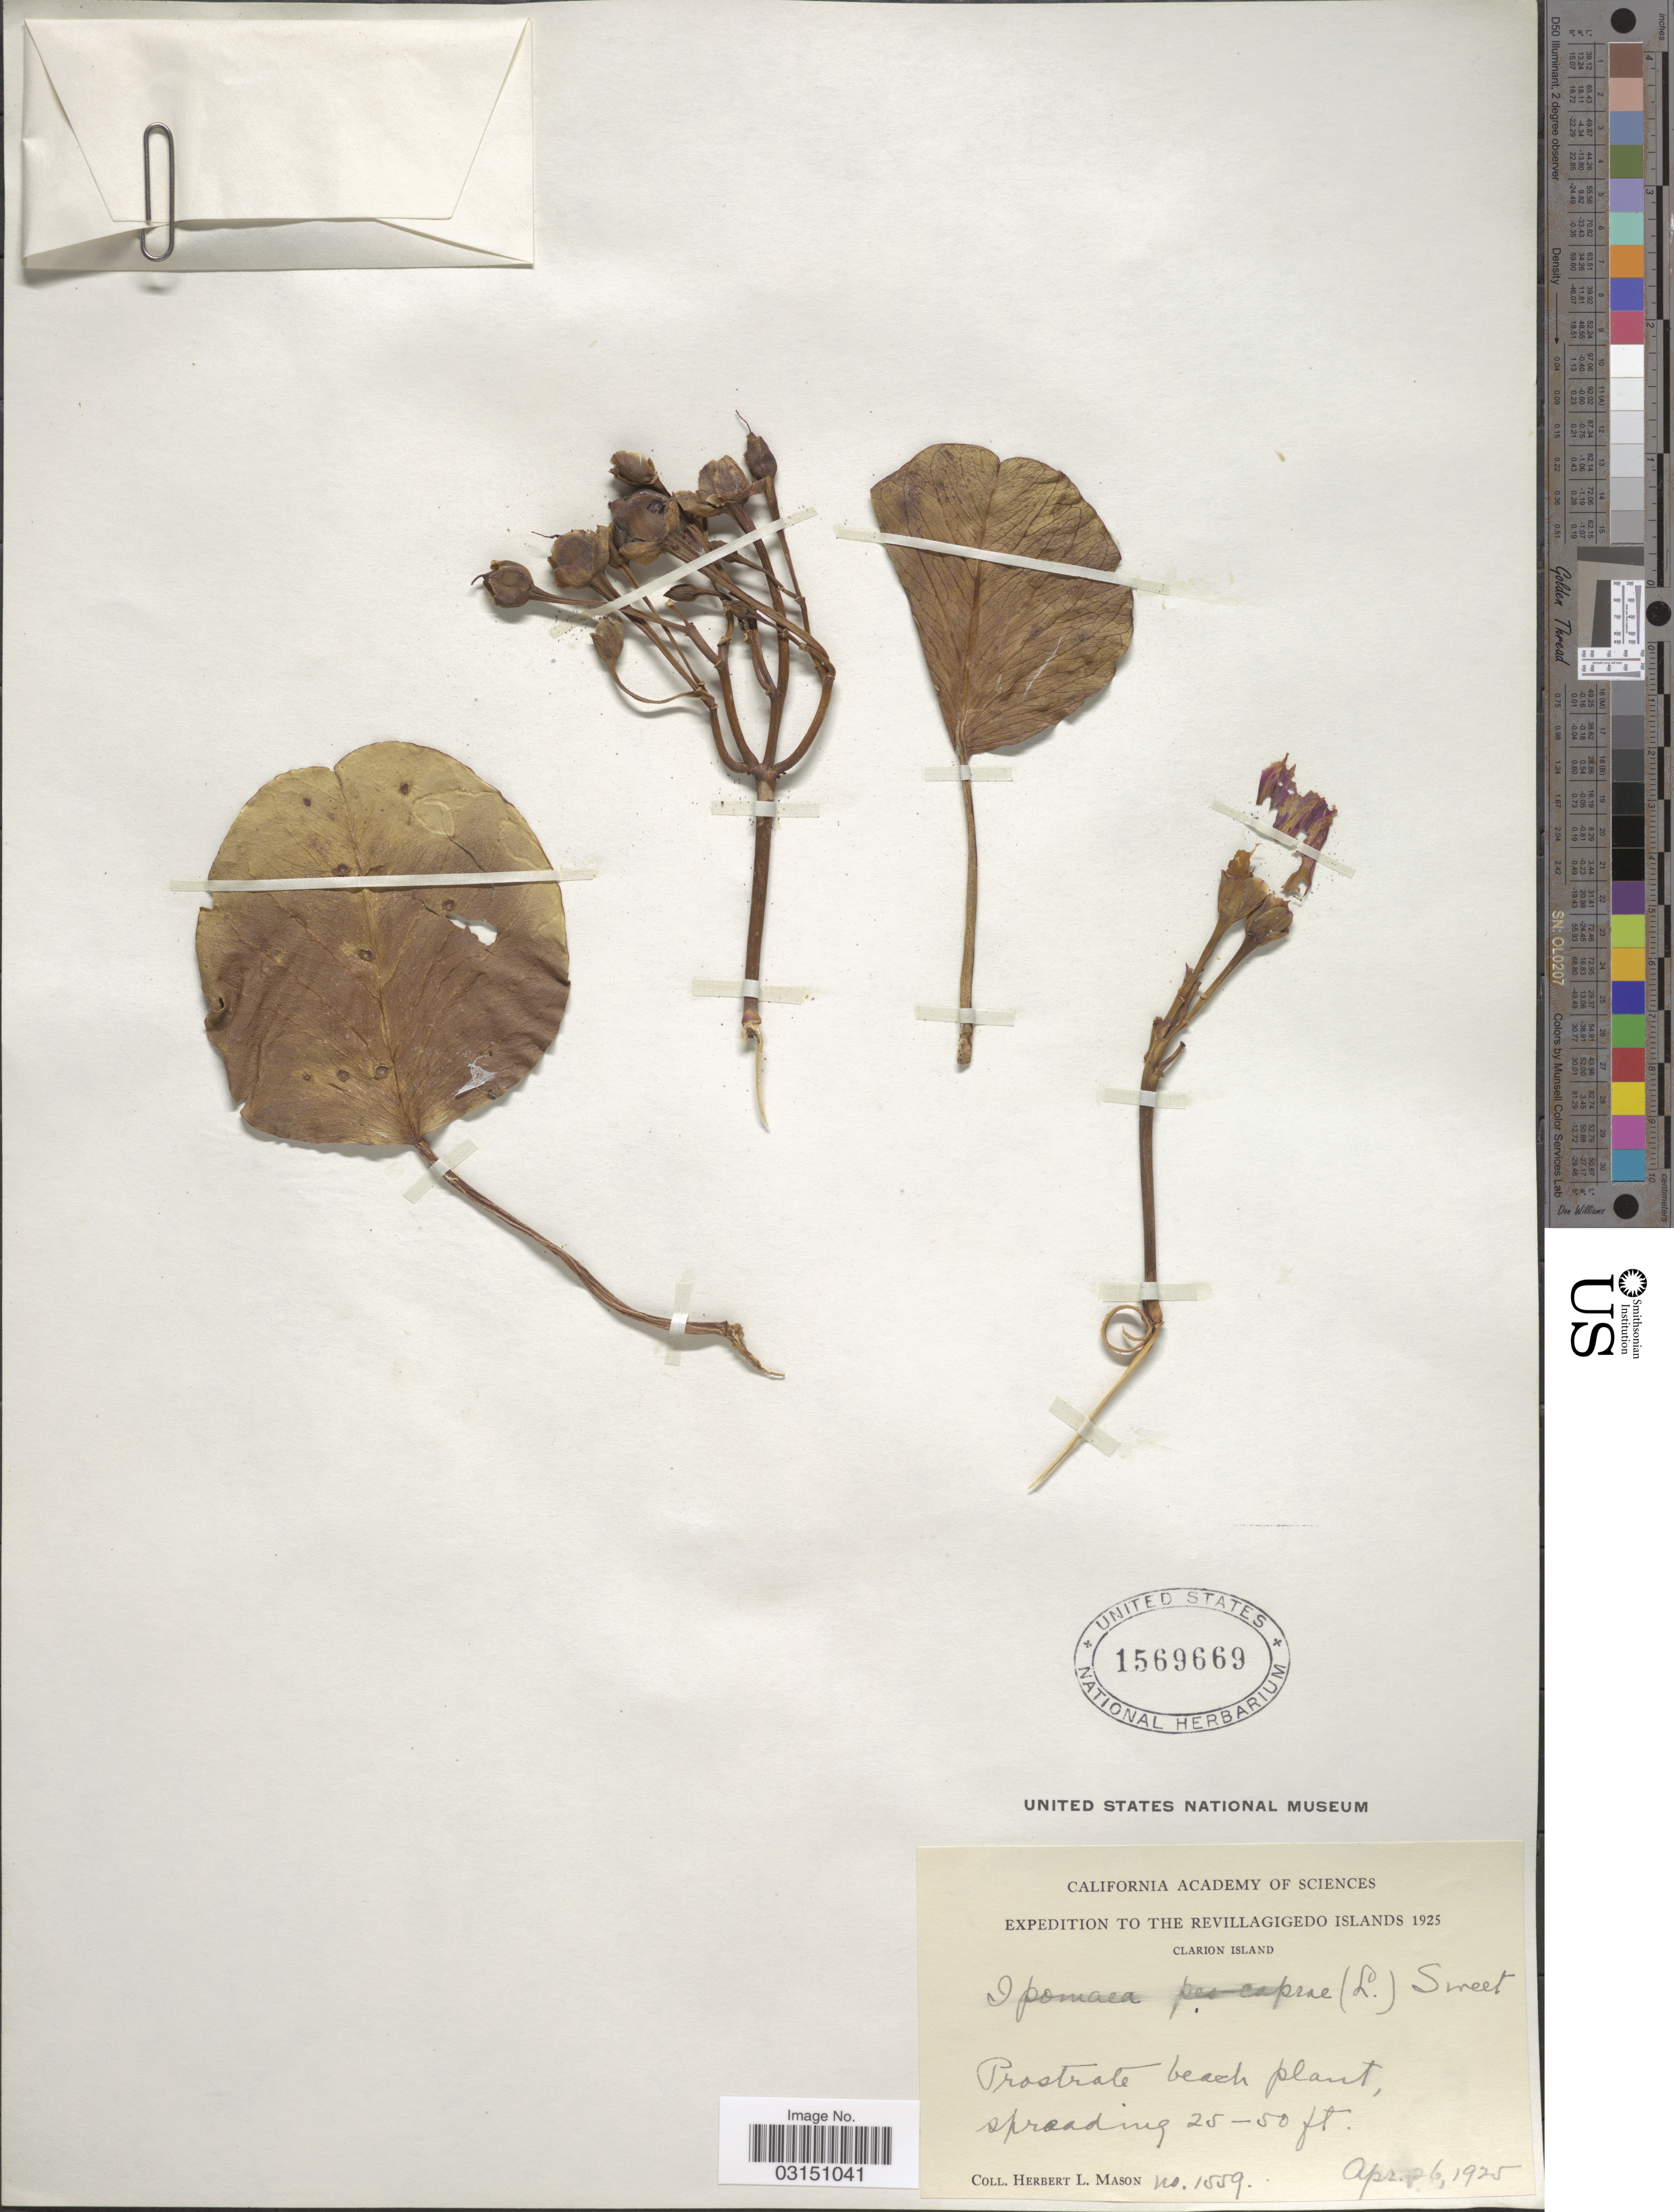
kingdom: Plantae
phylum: Tracheophyta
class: Magnoliopsida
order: Solanales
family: Convolvulaceae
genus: Ipomoea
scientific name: Ipomoea pes-caprae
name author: (L.) R. Br.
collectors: H. L. Mason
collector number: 1559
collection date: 1925-04-26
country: Mexico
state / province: Colima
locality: To the Revillagigedo Islands. Clarion Island.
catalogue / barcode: US 1569669